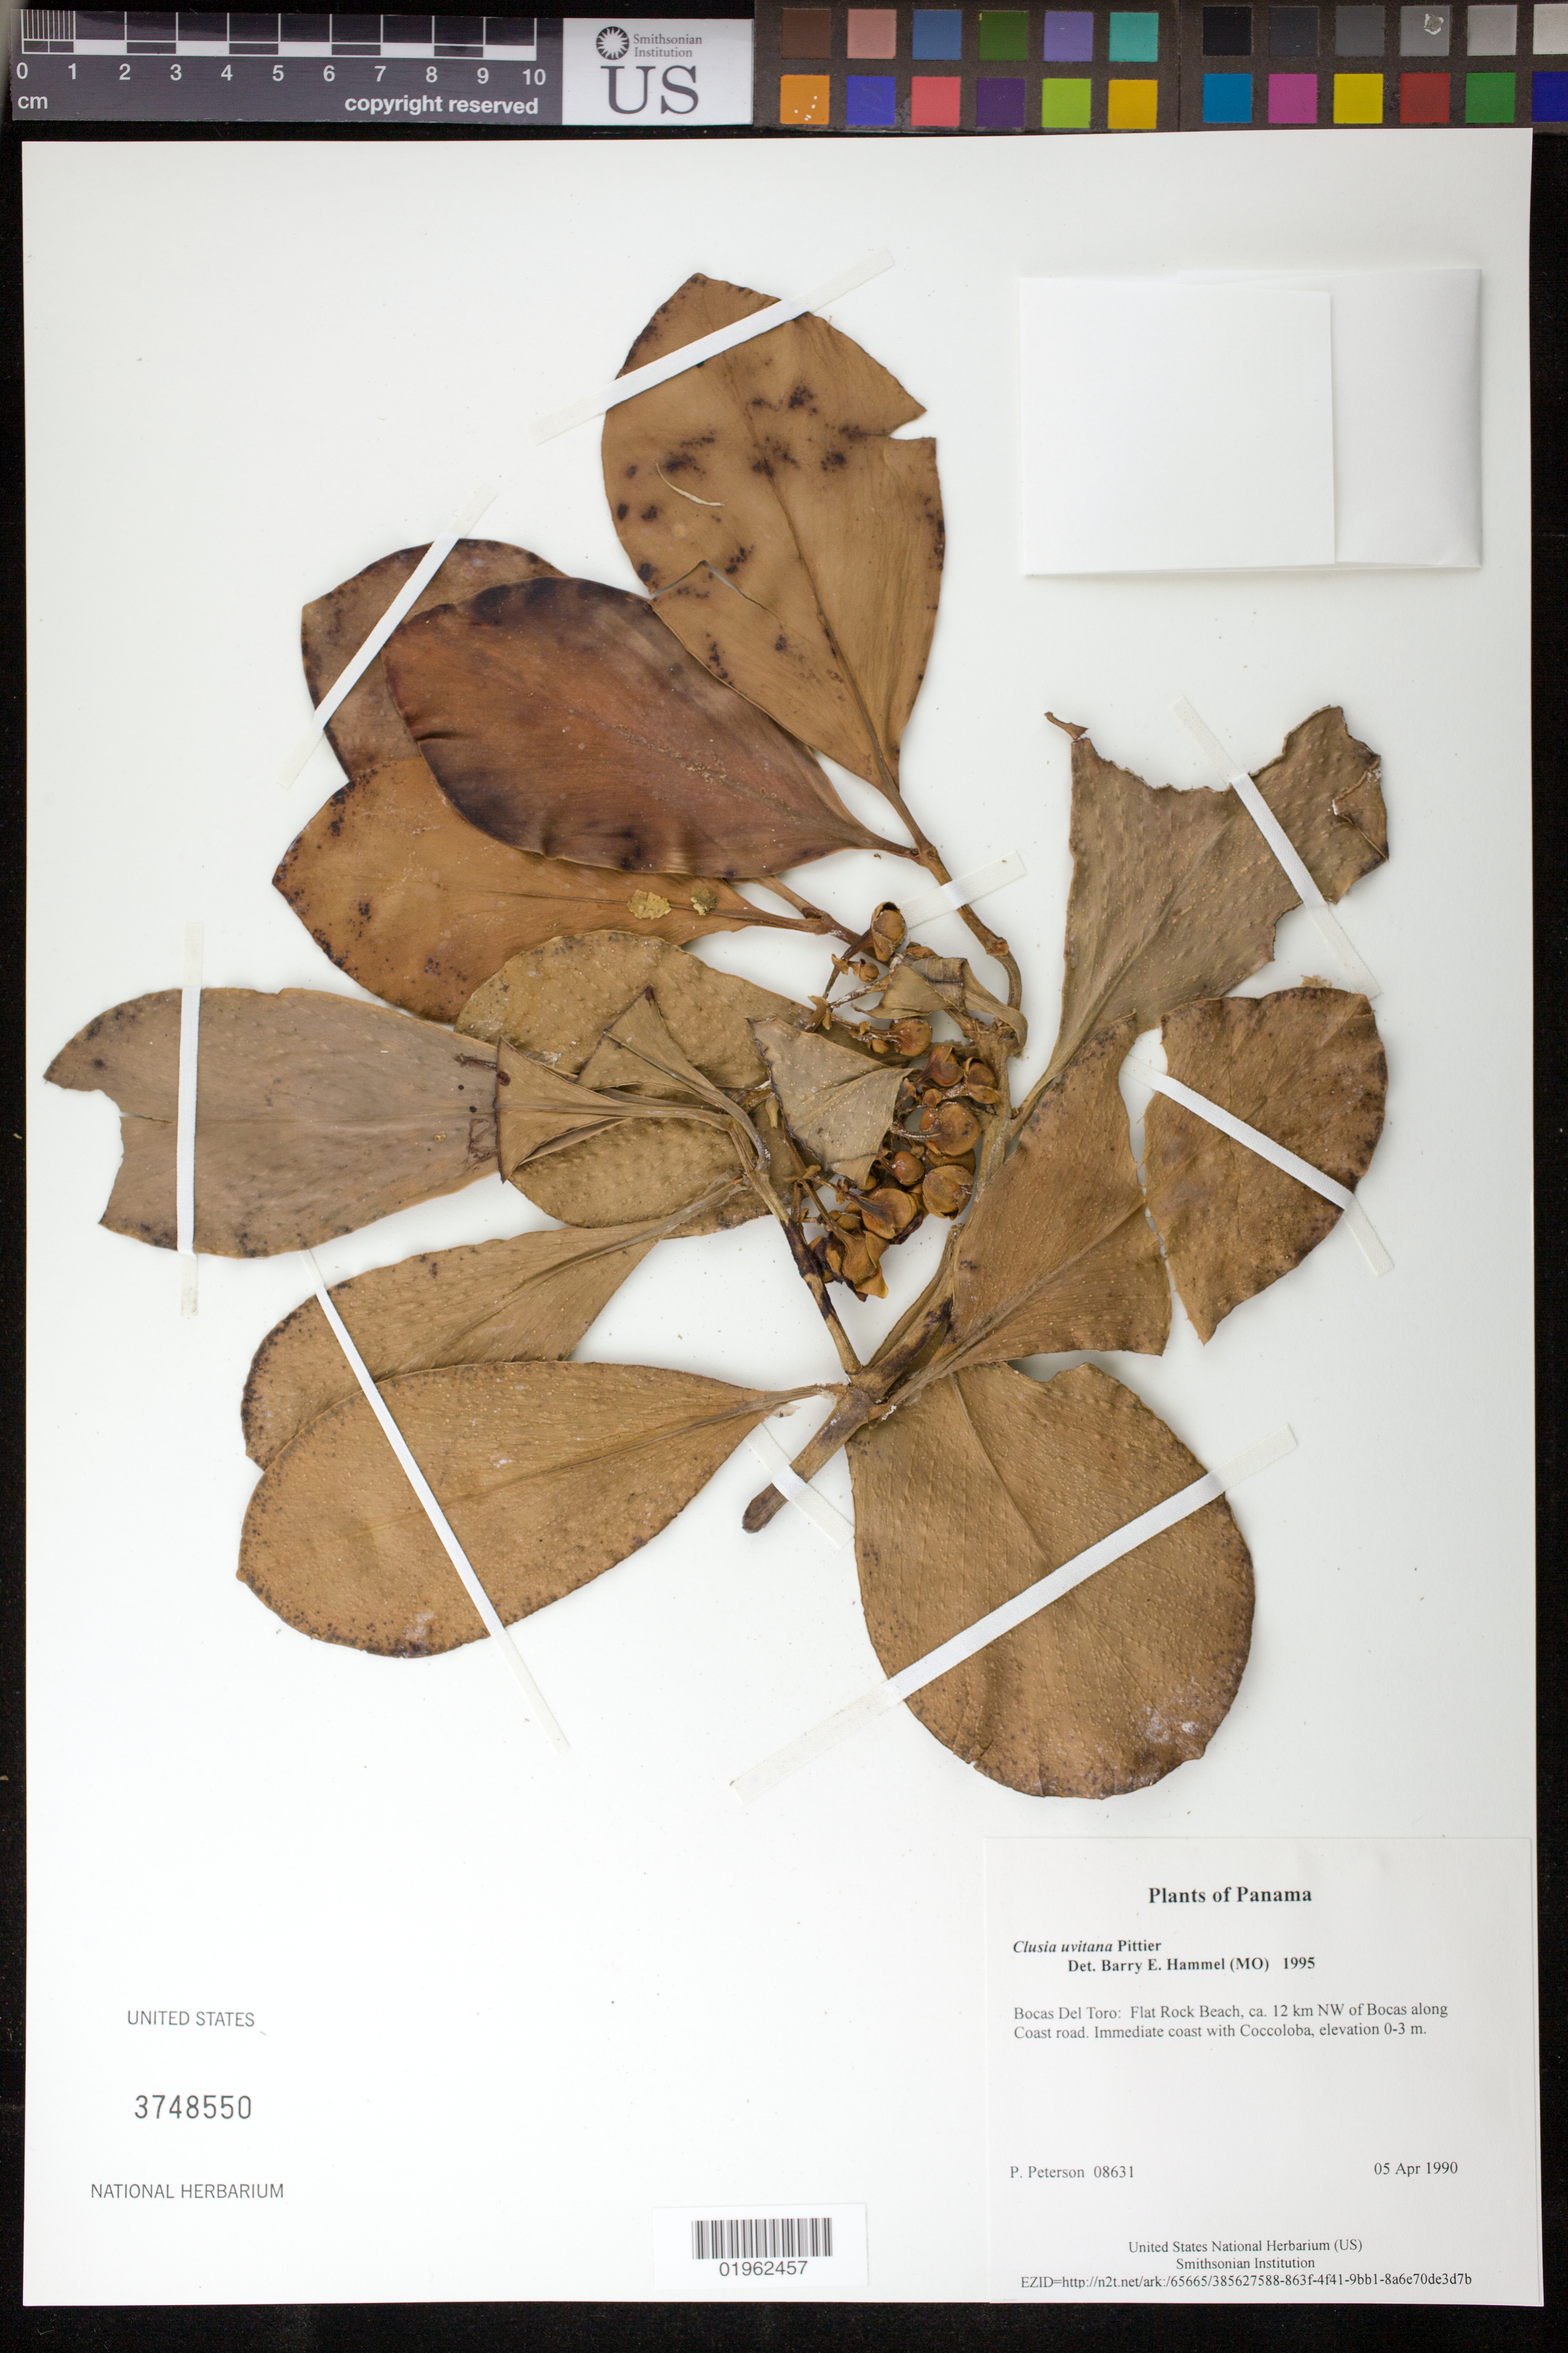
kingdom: Plantae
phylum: Tracheophyta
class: Magnoliopsida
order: Malpighiales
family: Clusiaceae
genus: Clusia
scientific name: Clusia uvitana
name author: Pittier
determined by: Hammel, Barry E., (MO), Missouri Botanical Garden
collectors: P. M. Peterson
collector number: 08631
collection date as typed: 05 Apr 1990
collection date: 1990-04-05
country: Panama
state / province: Bocas del Toro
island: Colón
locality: Flat Rock Beach, ca. 12 km NW of Bocas along Coast road.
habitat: Immediate coast with Coccoloba, elevation 0-3 m.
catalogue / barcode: US 3748550